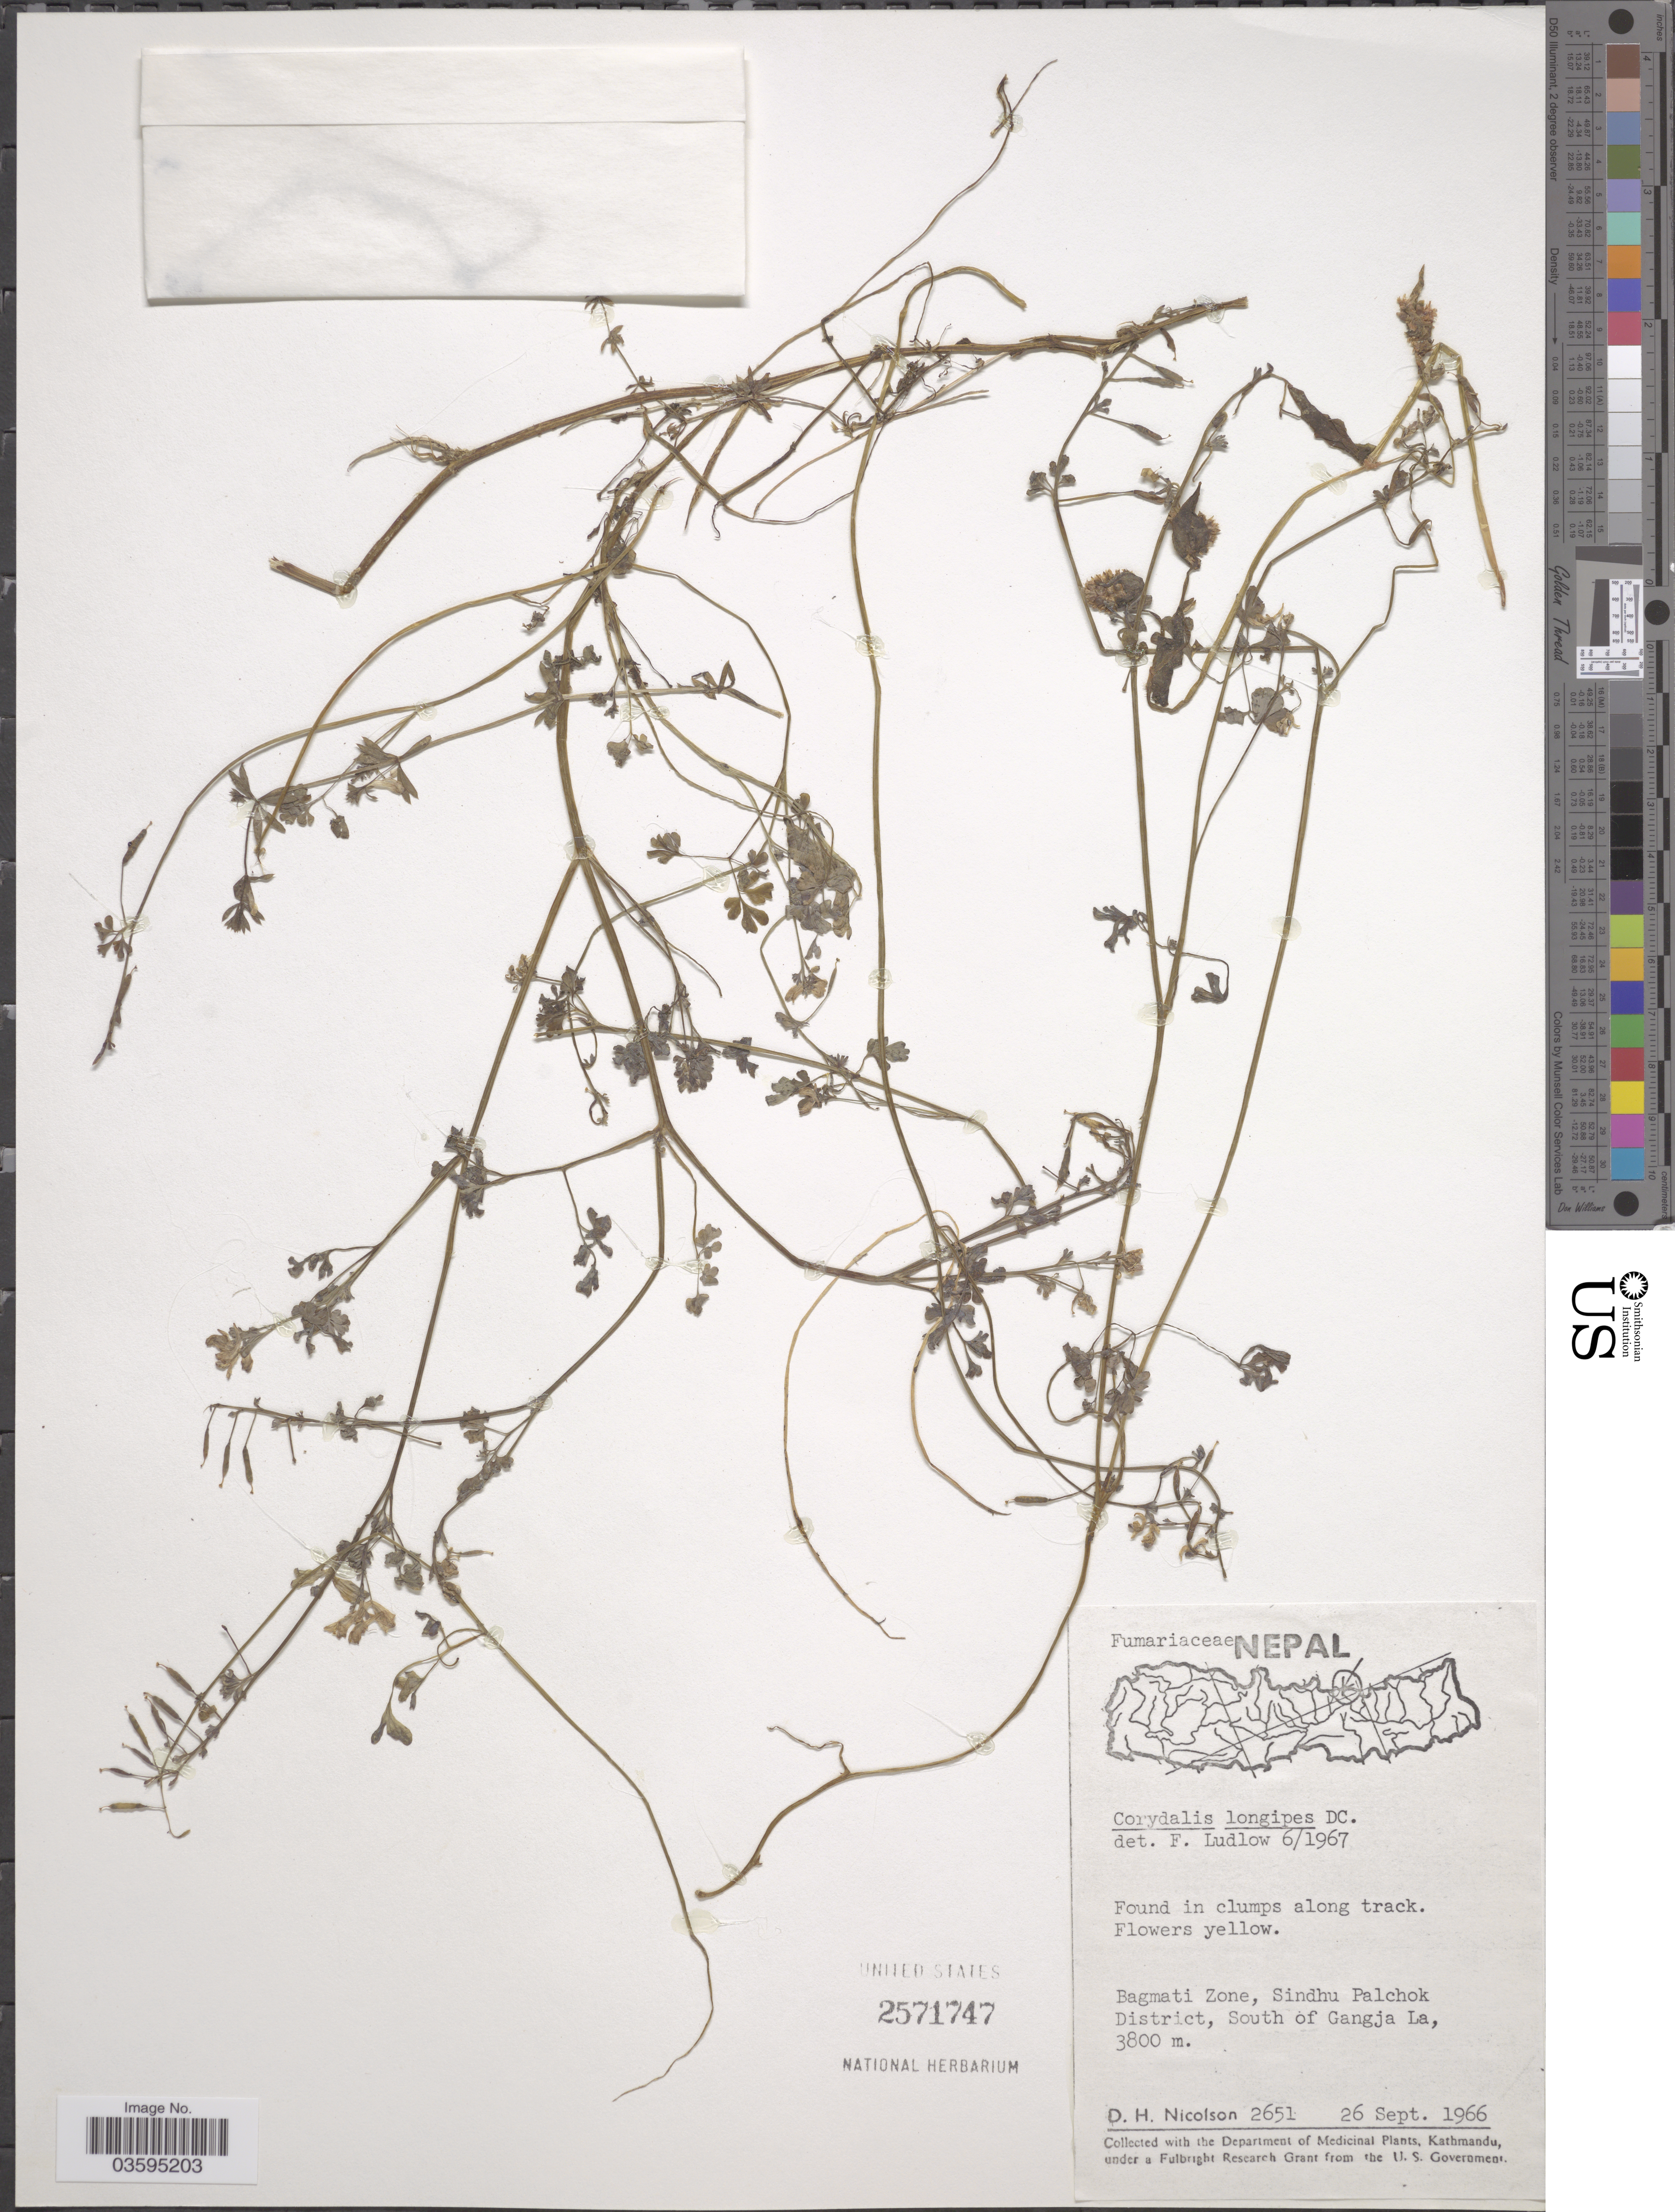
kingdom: Plantae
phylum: Tracheophyta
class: Magnoliopsida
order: Ranunculales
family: Papaveraceae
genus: Corydalis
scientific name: Corydalis longipes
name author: DC.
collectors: D. H. Nicolson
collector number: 2651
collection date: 1966-09-26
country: Nepal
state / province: Bagmati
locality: Bagmati Zone, Sindhu Palchok District, South of Gangja La.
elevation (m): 3800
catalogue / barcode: US 2571747